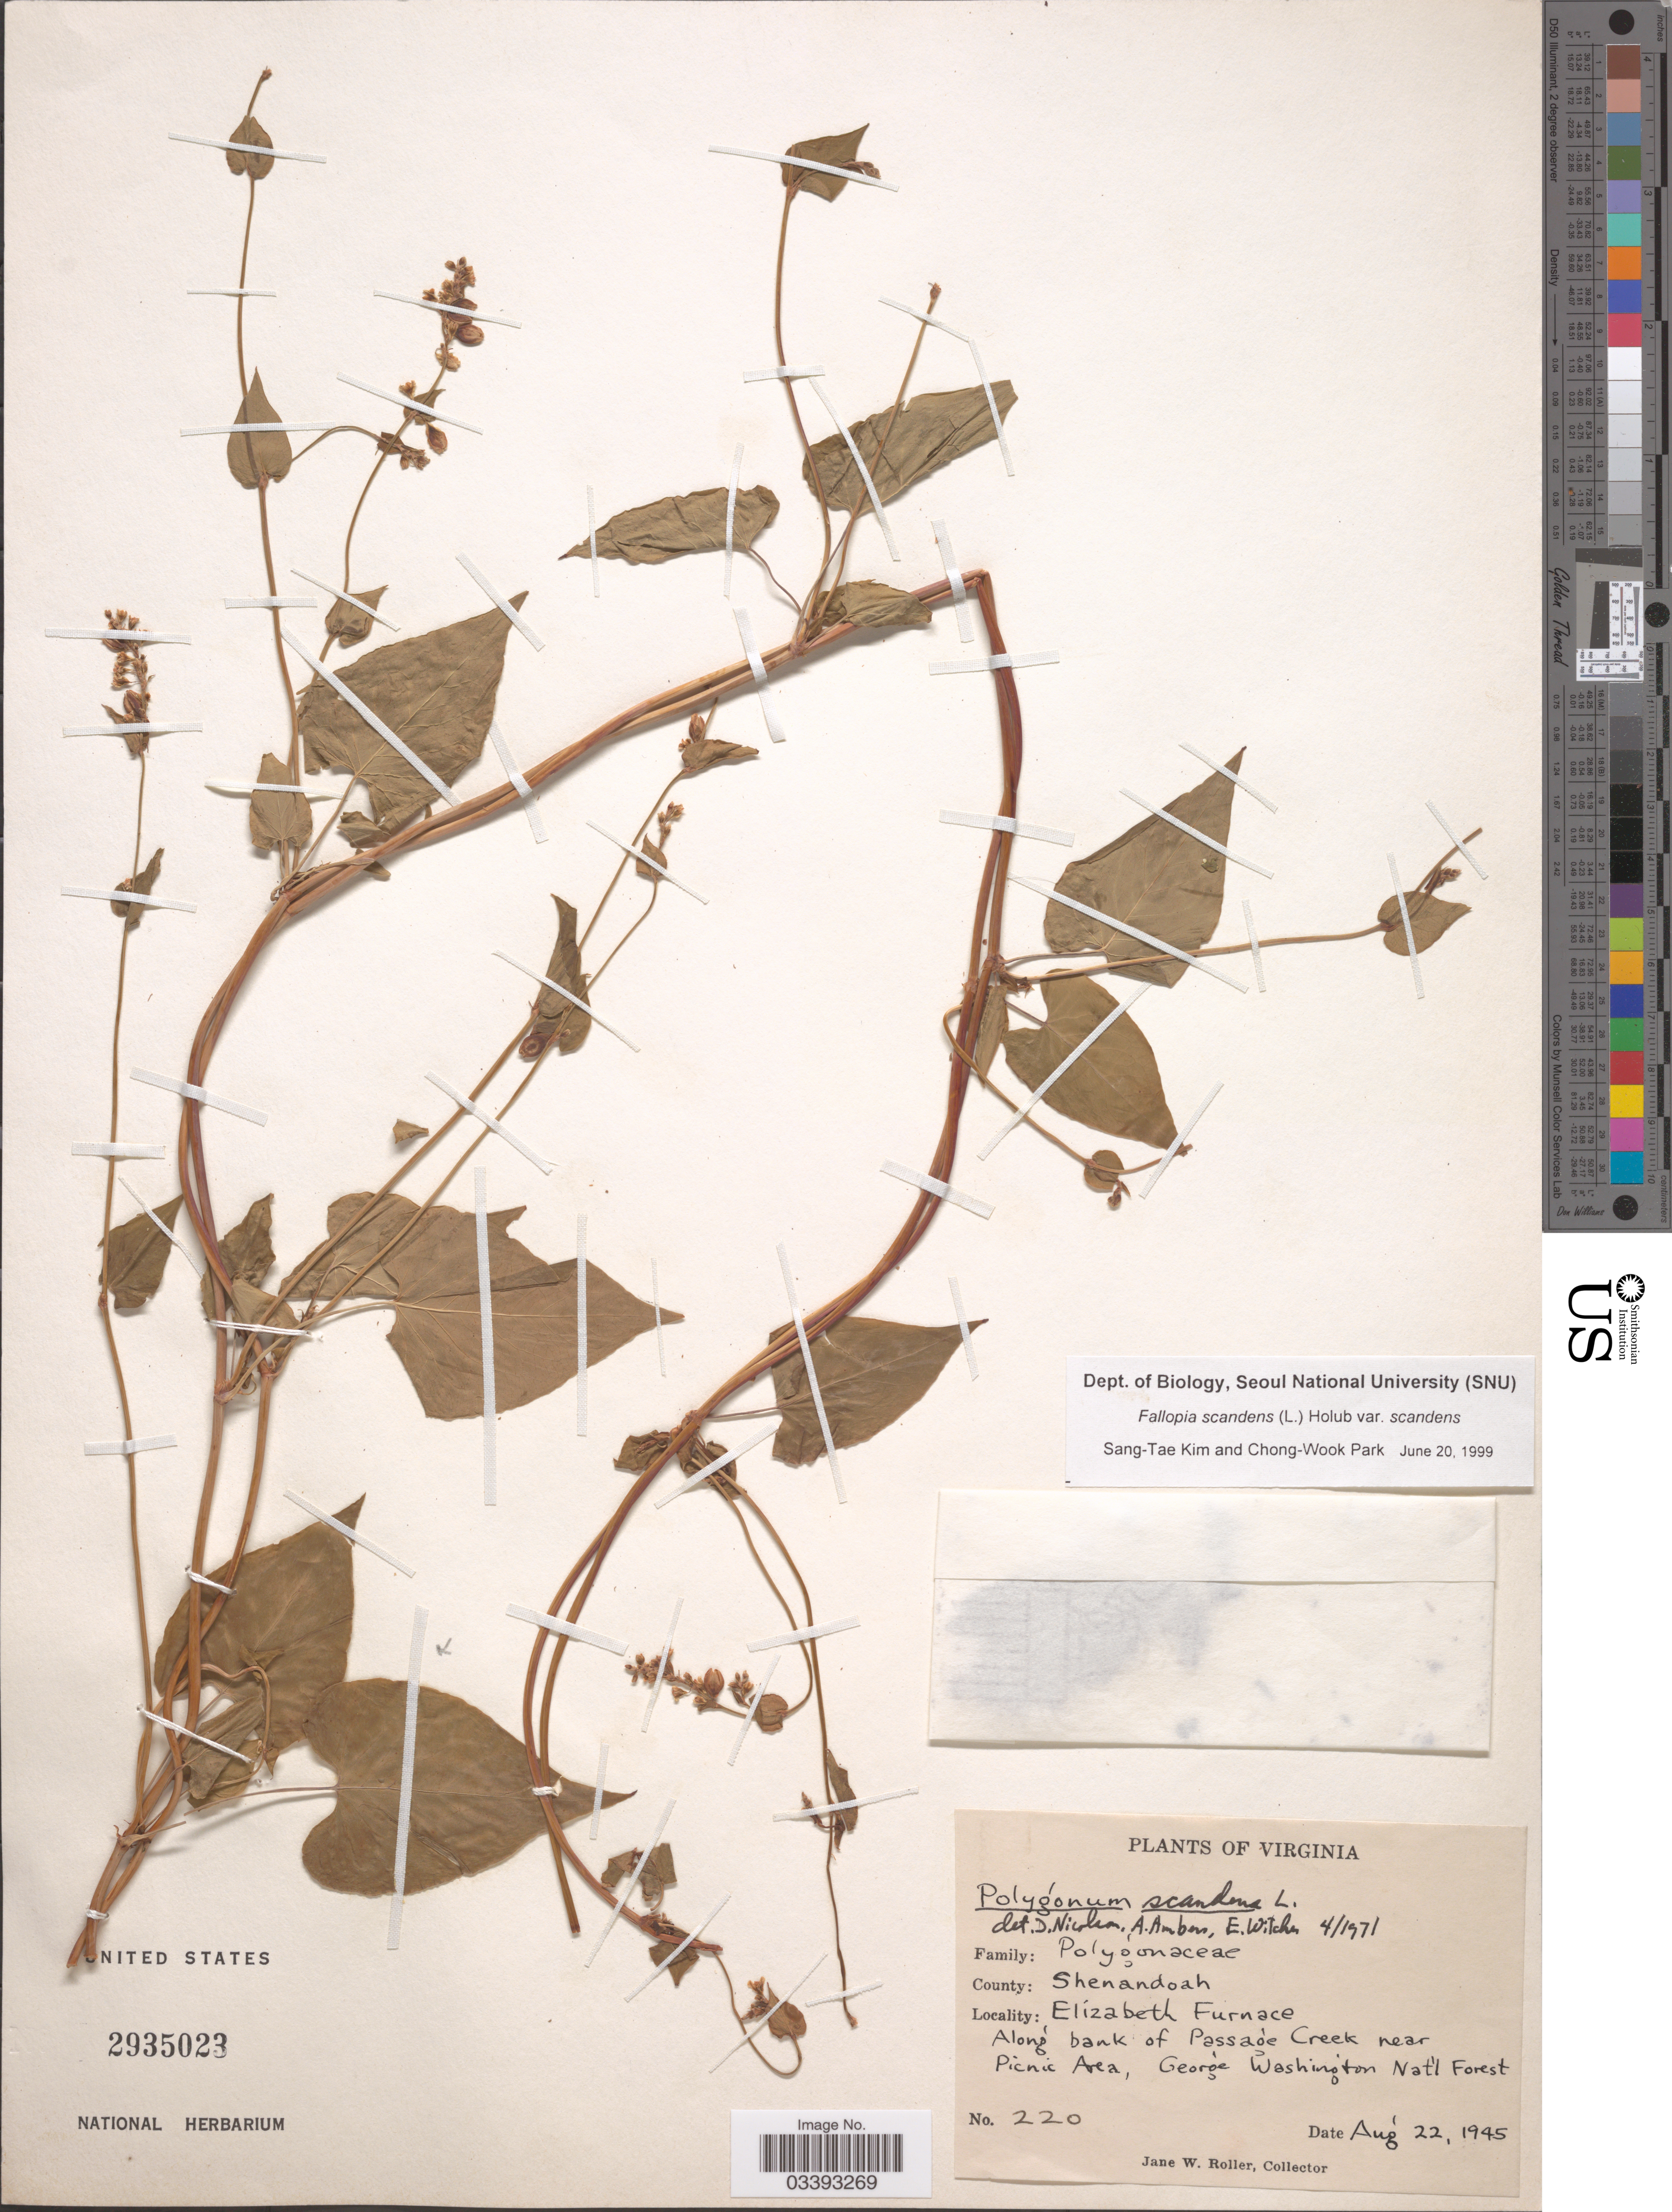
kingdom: Plantae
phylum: Tracheophyta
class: Magnoliopsida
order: Caryophyllales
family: Polygonaceae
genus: Fallopia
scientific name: Fallopia scandens var. scandens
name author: (L.) Holub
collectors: J. W. Roller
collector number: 220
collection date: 1945-08-22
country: United States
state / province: Virginia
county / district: Shenandoah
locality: County: Shenandoah. Elizabeth Furnace. Along bank of Passoe Creek near Picnic Area, George Washington Nat'l Forest.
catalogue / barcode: US 2935023